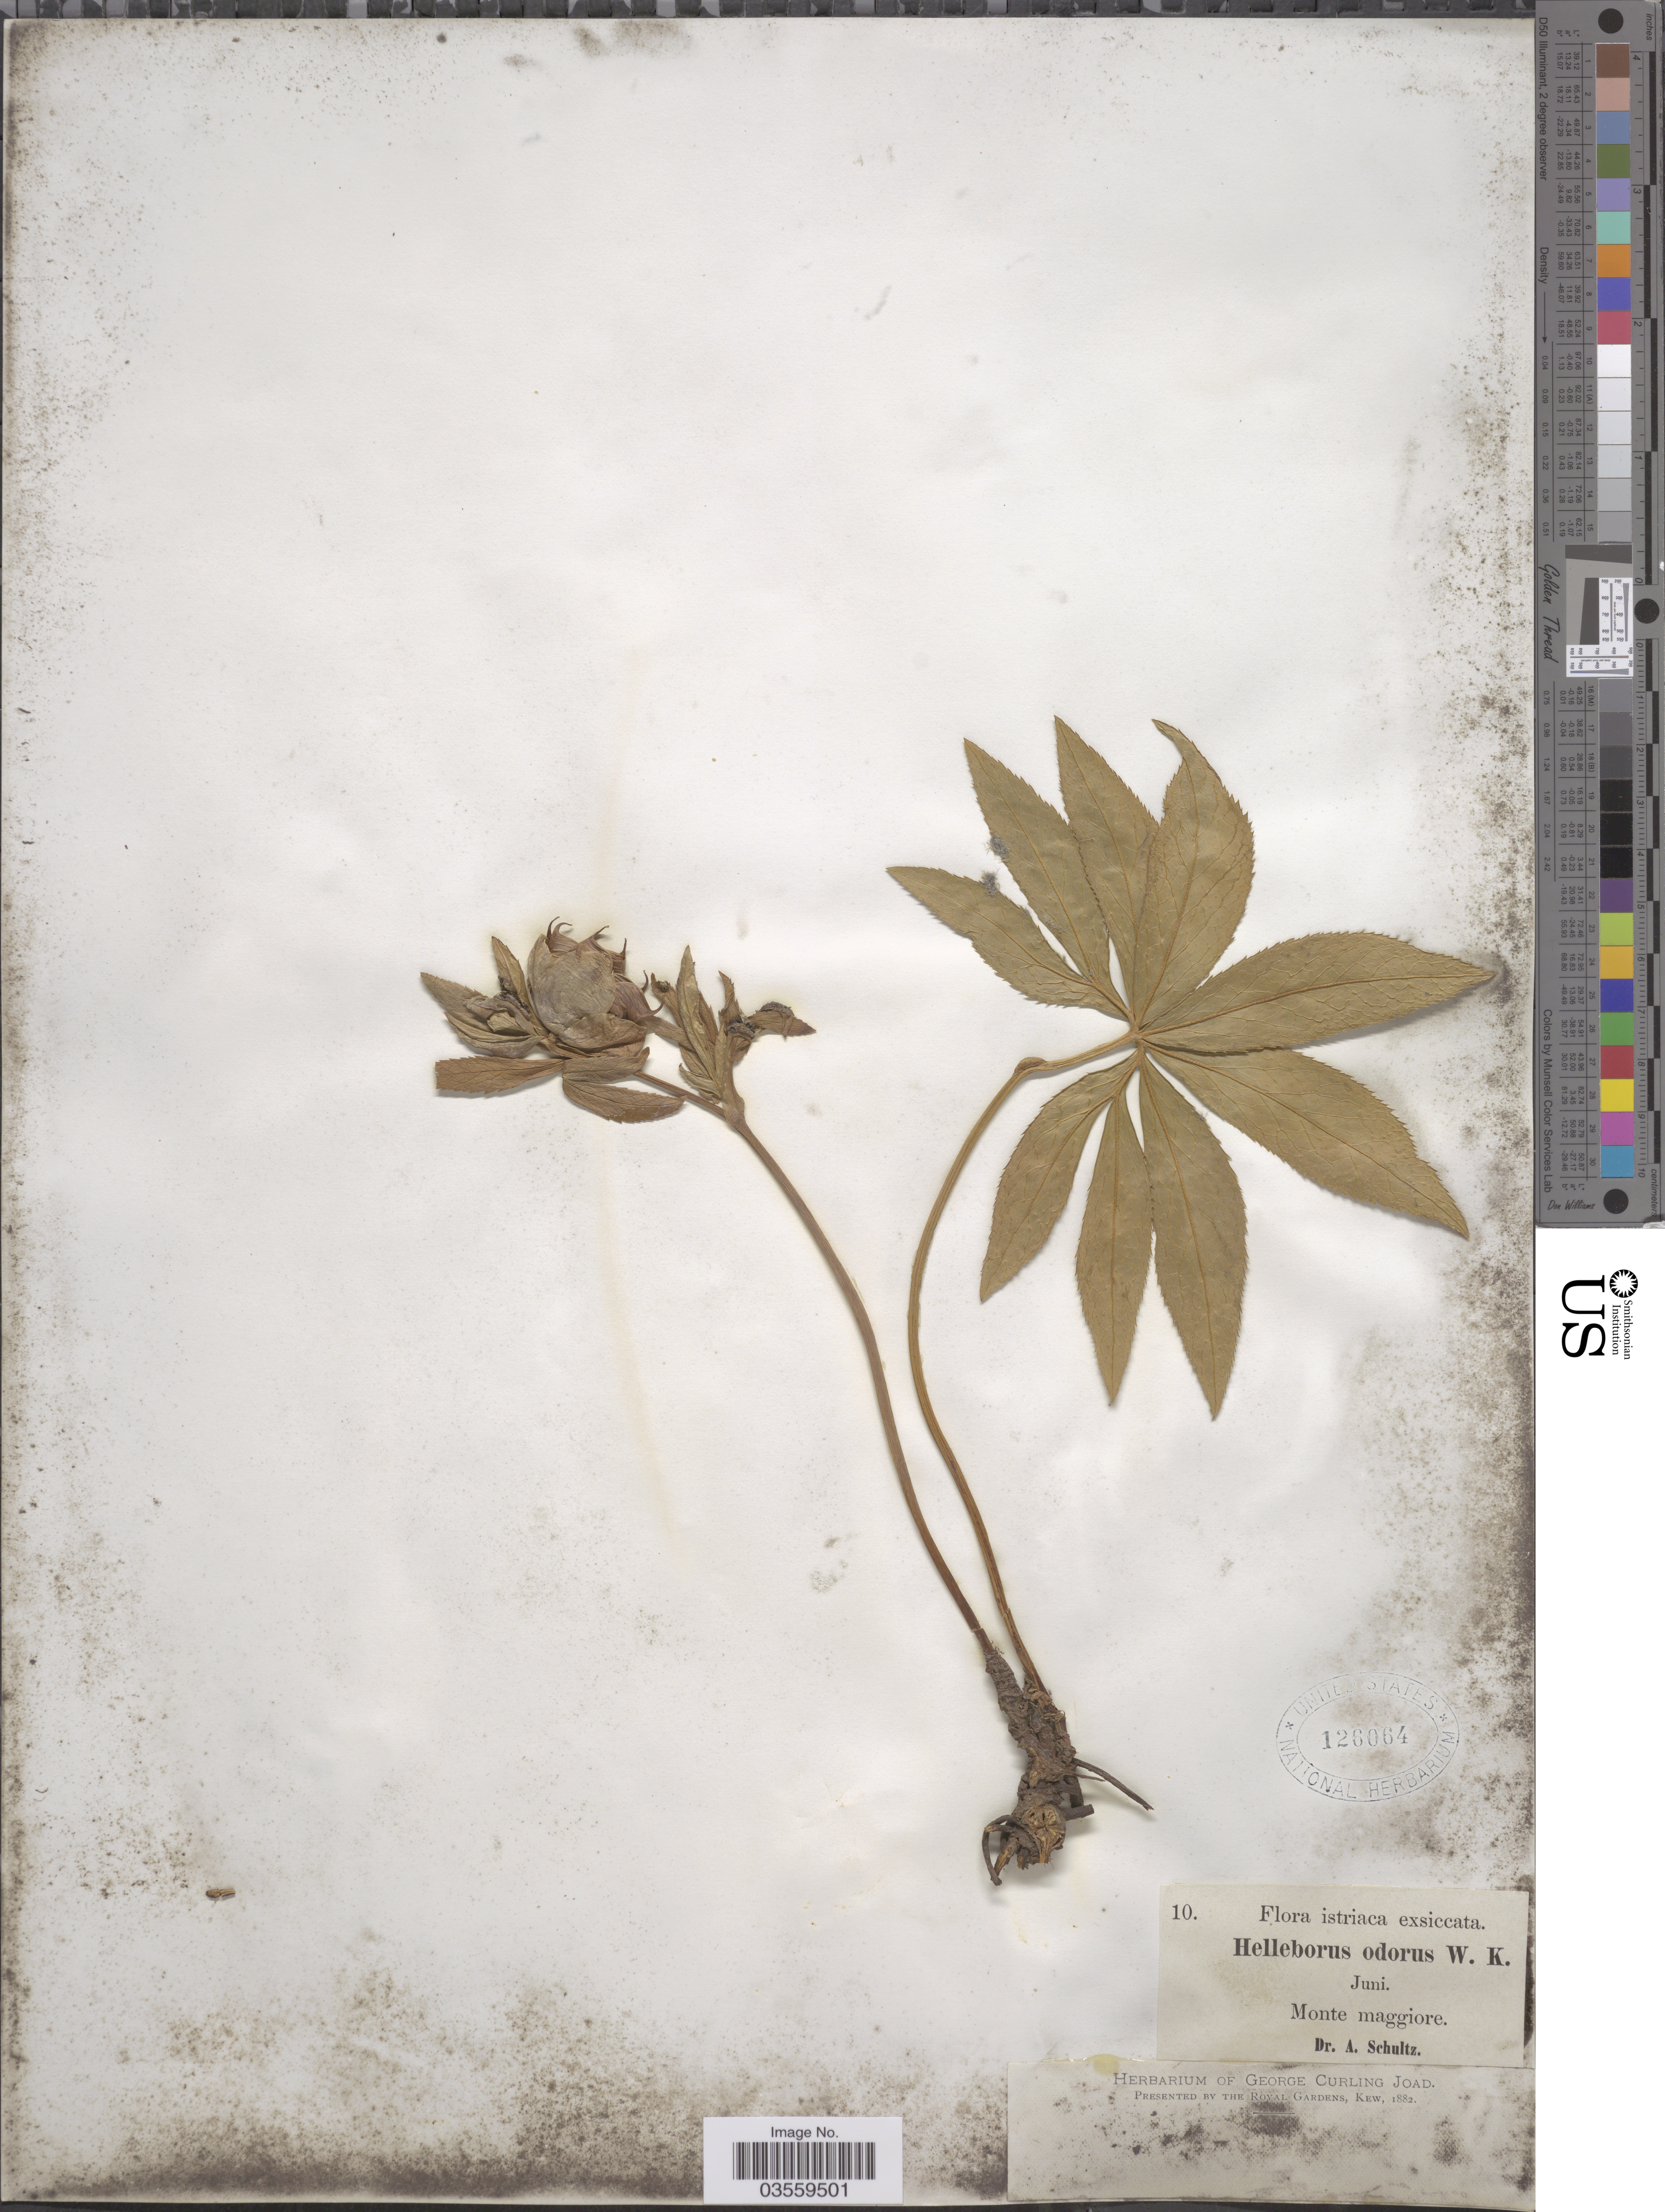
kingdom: Plantae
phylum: Tracheophyta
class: Magnoliopsida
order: Ranunculales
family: Ranunculaceae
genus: Helleborus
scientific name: Helleborus odorus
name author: Waldst. & Kit. ex Willd.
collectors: A. Schultz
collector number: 10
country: Croatia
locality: Istriaca. Monte maggiore.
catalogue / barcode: US 126064